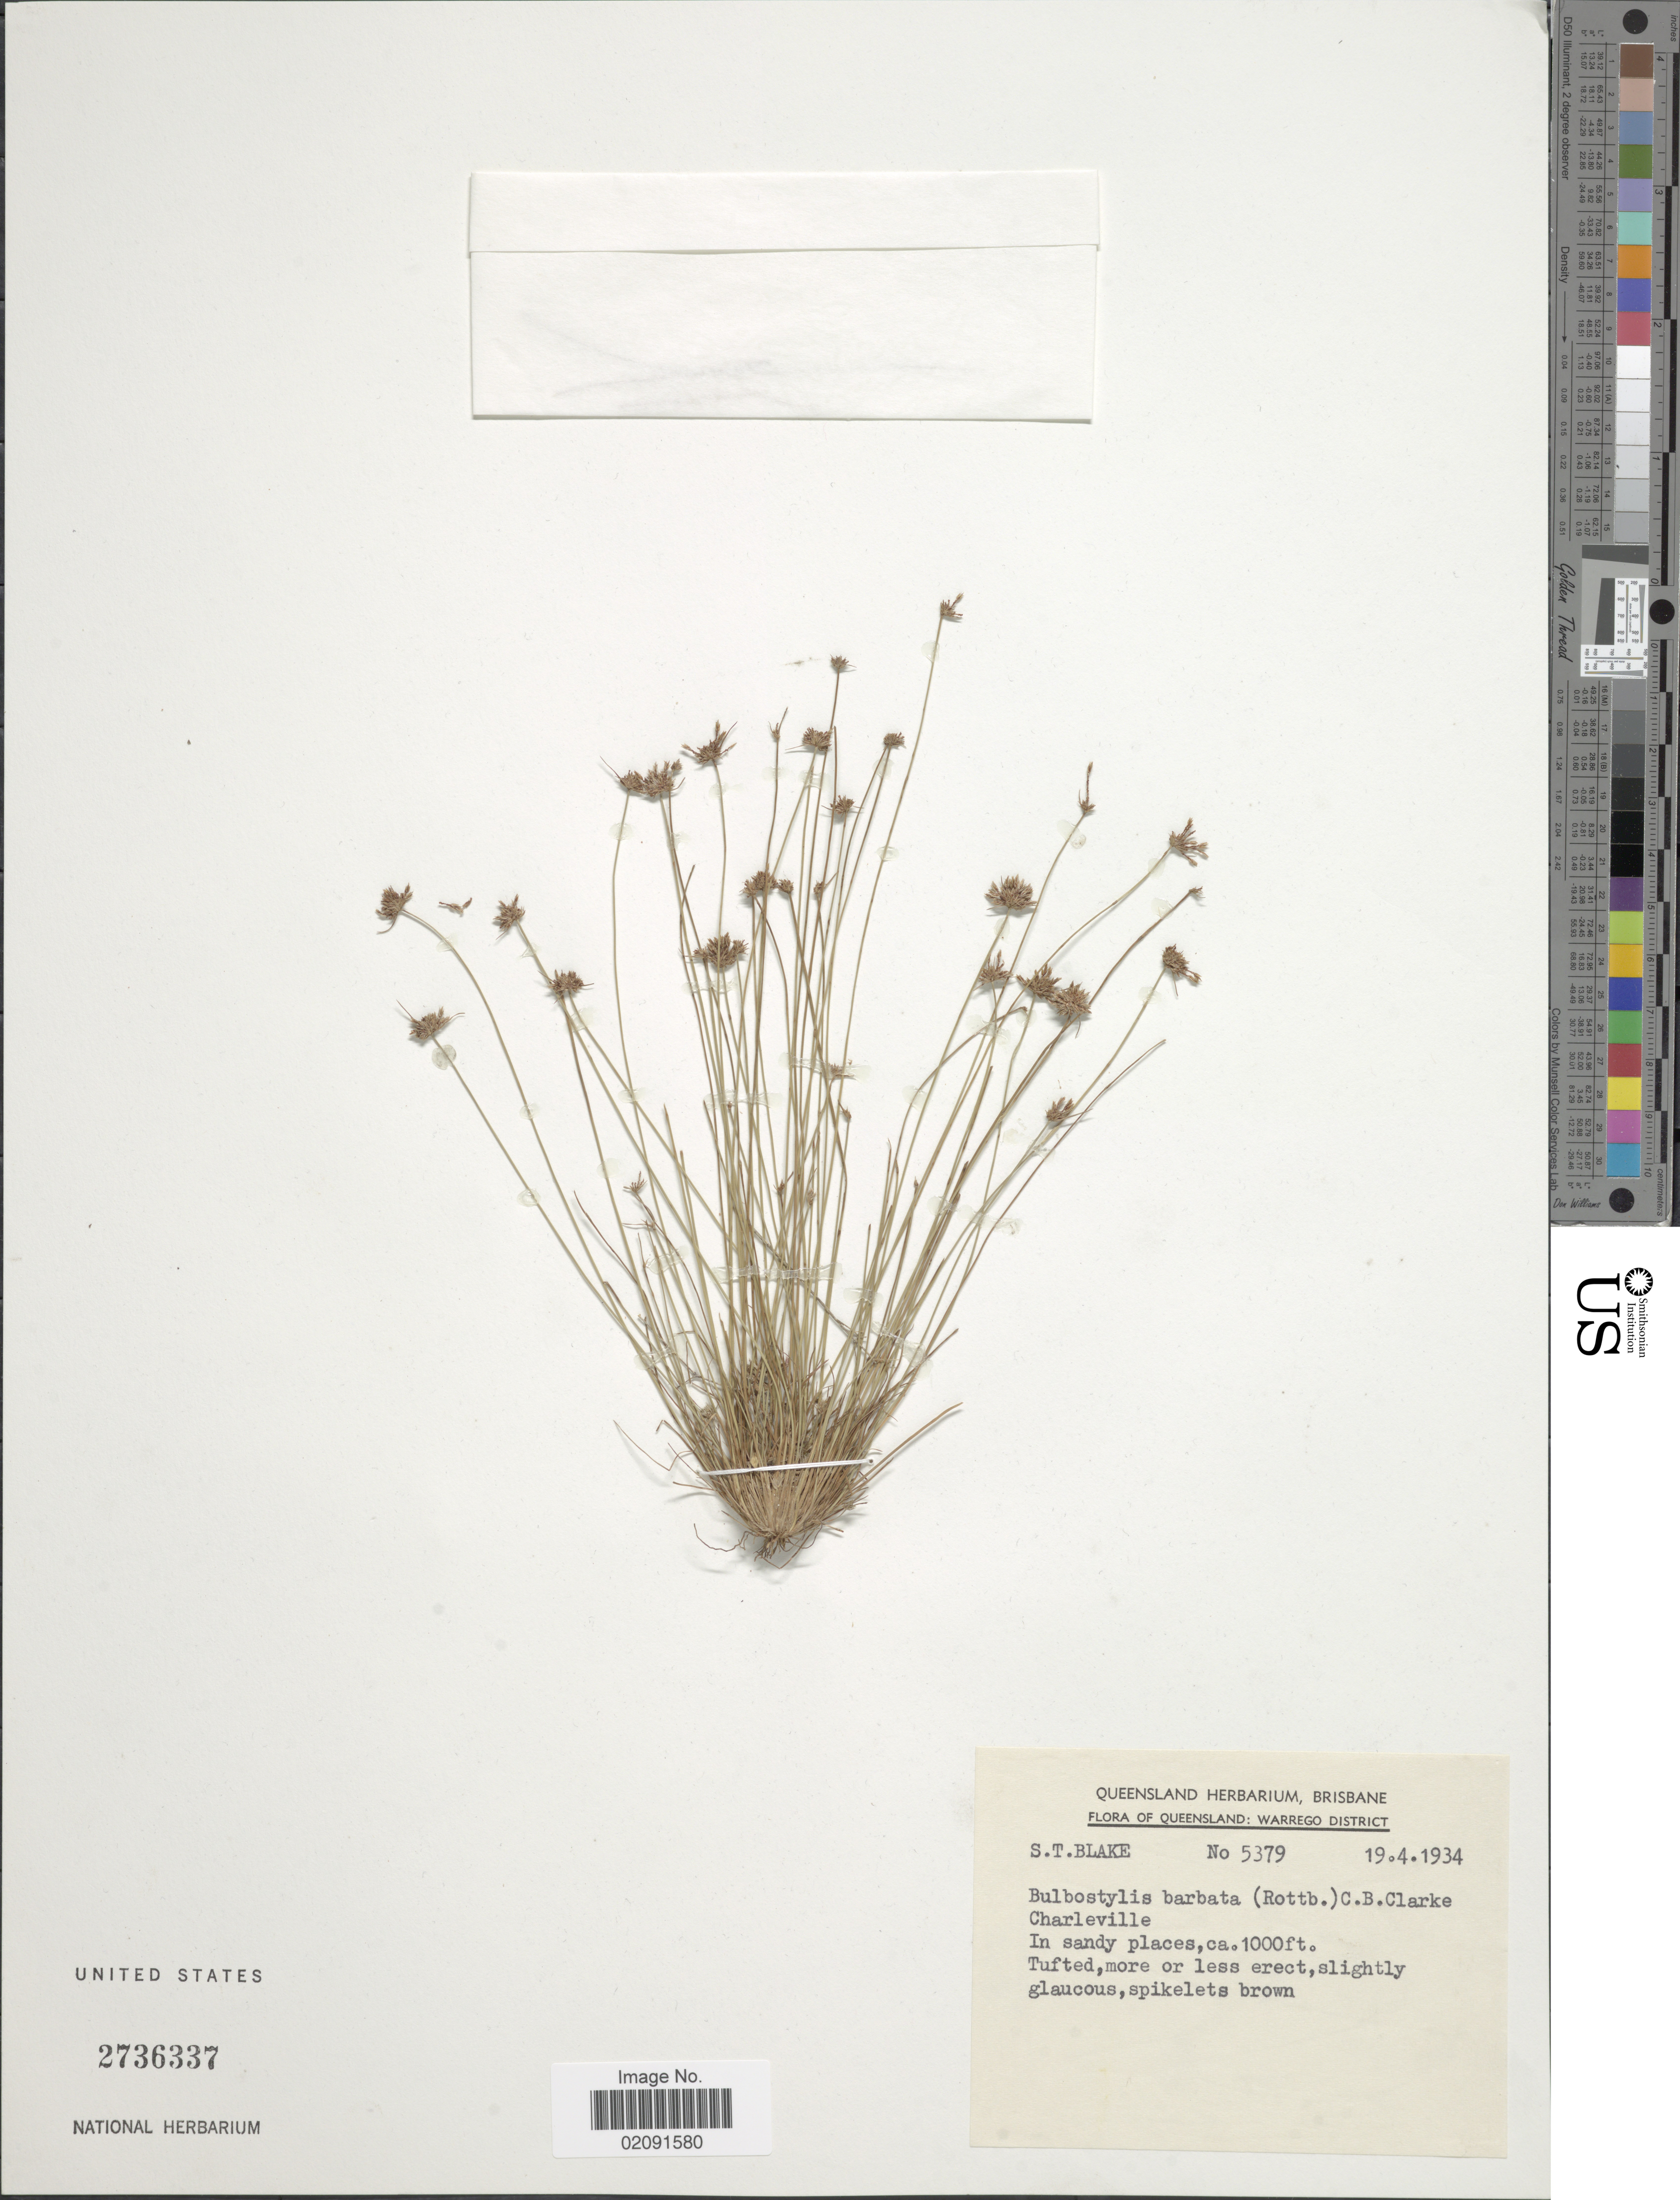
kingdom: Plantae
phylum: Tracheophyta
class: Liliopsida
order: Poales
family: Cyperaceae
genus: Bulbostylis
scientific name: Bulbostylis barbata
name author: (Rottb.) C.B. Clarke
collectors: S. T. Blake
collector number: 5379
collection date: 1934-04-19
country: Australia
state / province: Queensland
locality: Warrego District, Charlesville, in sandy place.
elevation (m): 305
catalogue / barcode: US 2736337